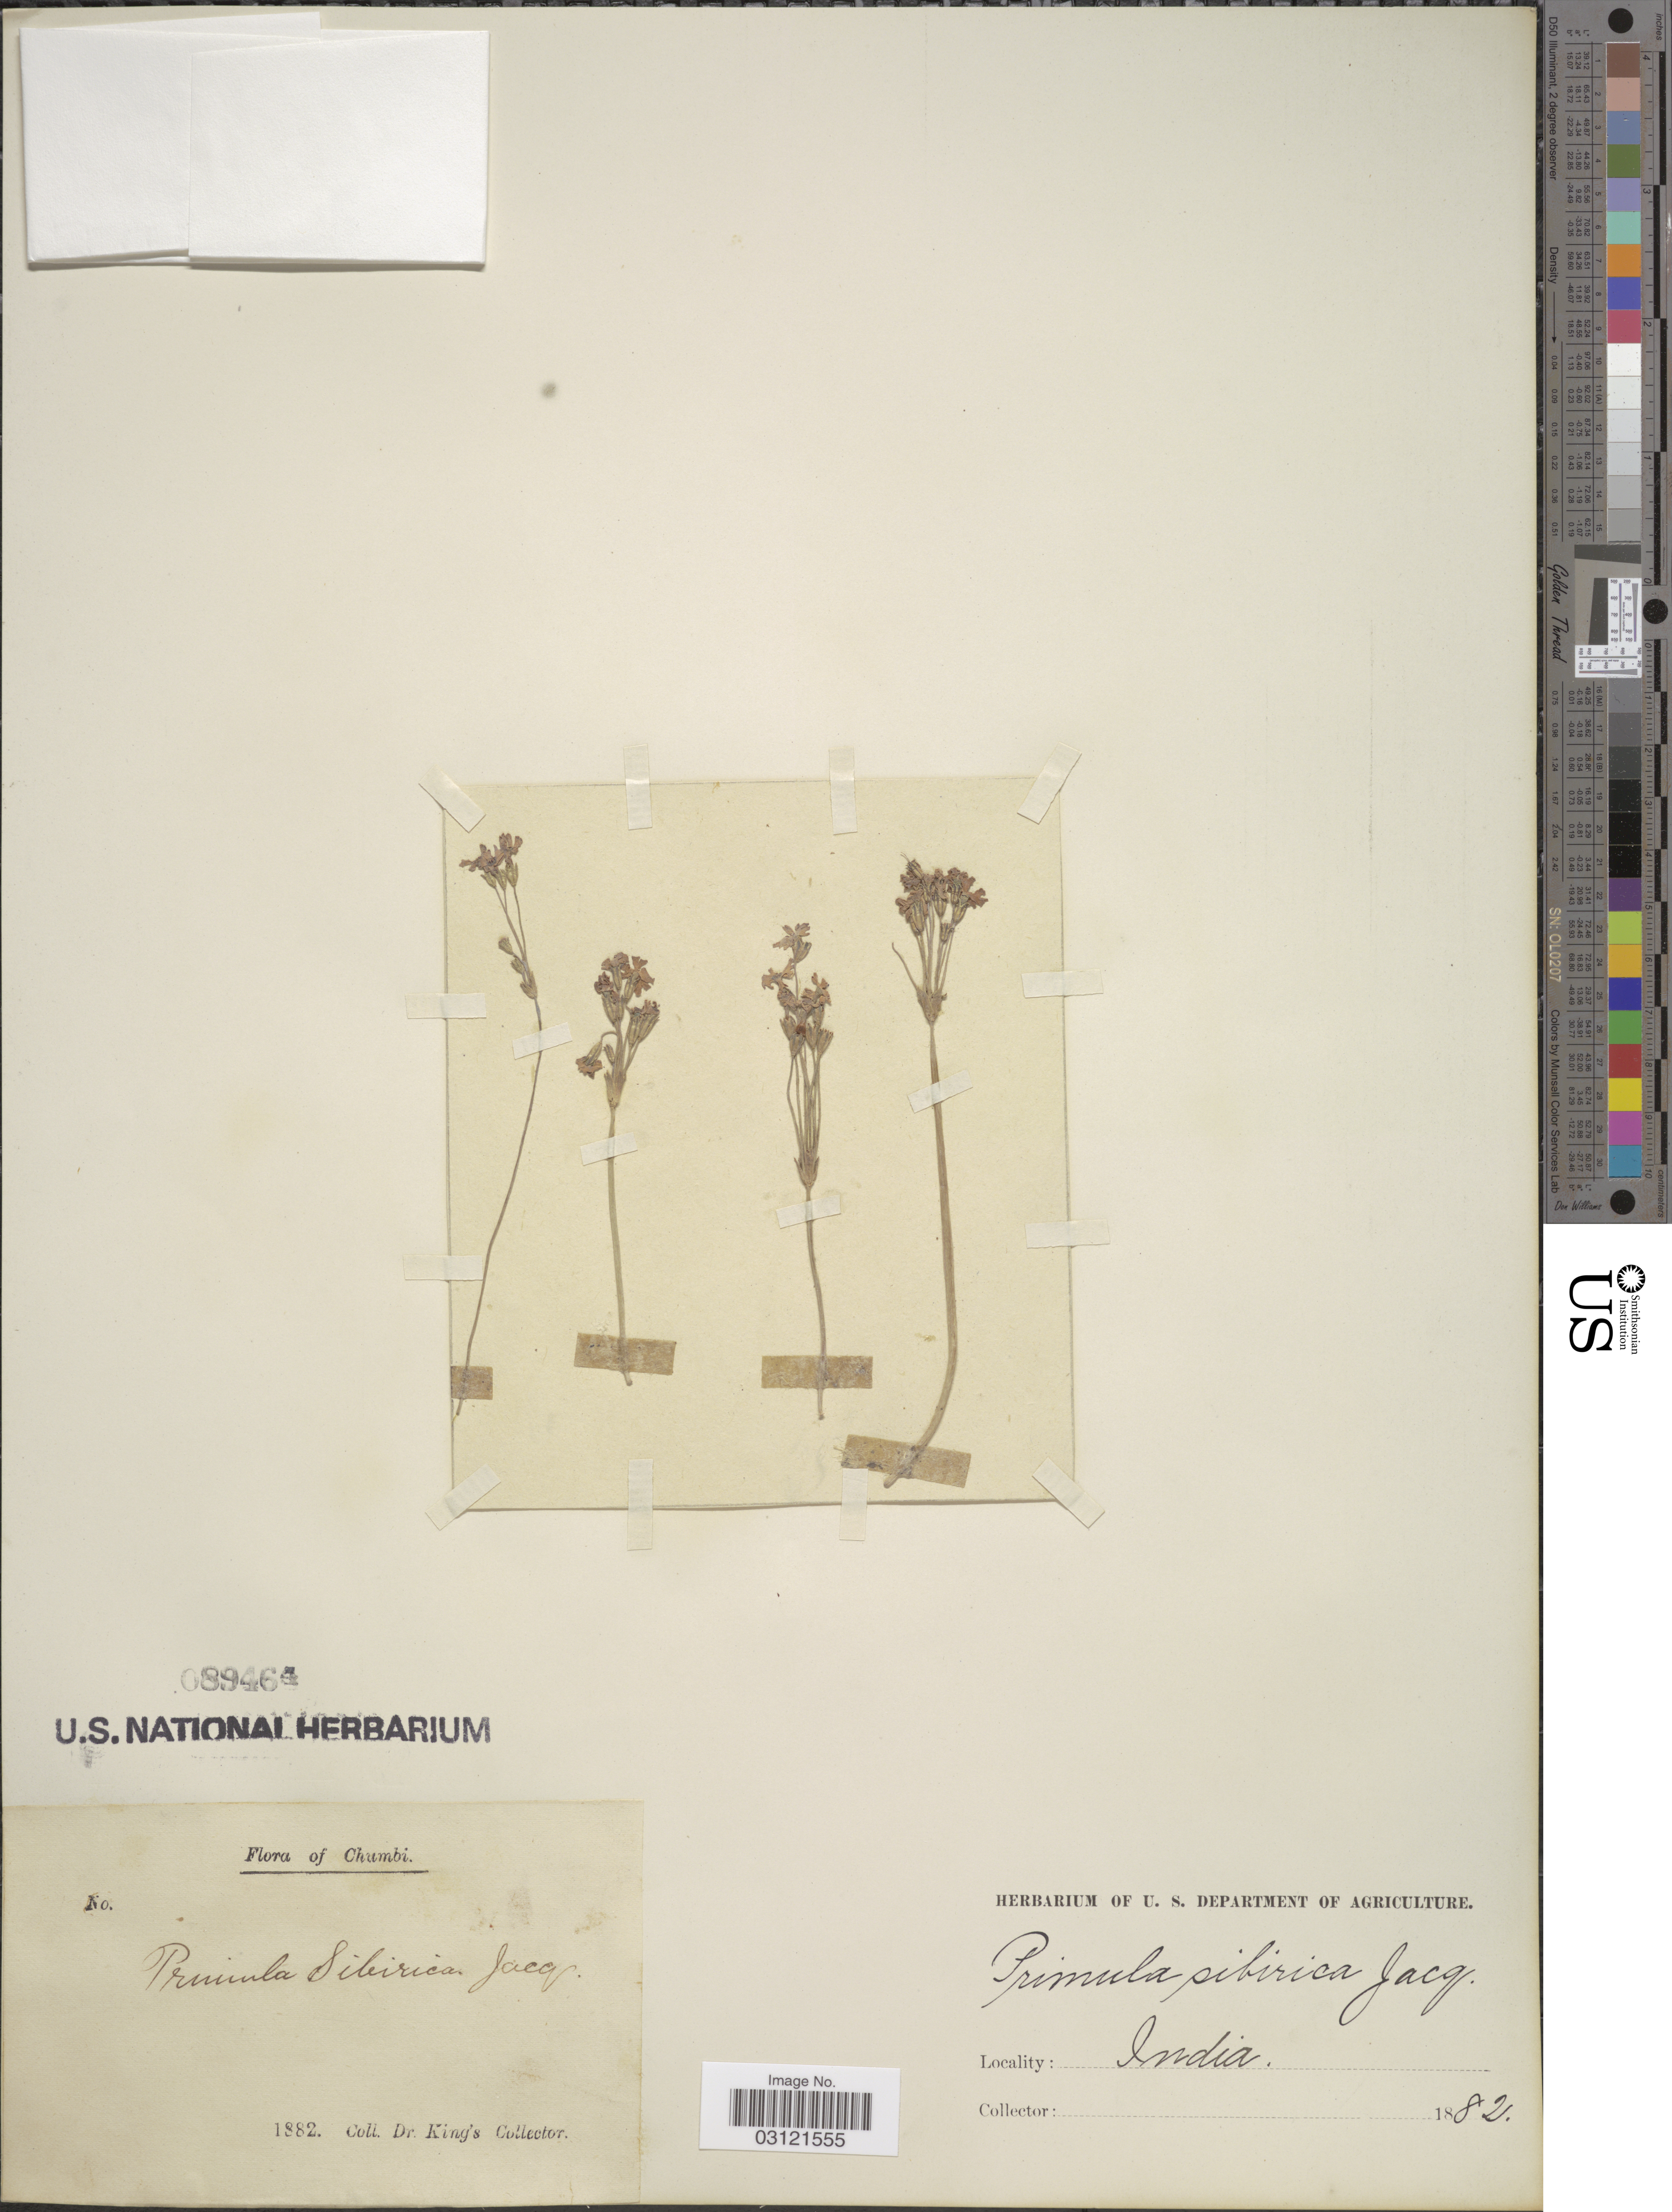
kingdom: Plantae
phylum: Tracheophyta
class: Magnoliopsida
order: Ericales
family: Primulaceae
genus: Primula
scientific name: Primula nutans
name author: Georgi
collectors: Dr. King's collector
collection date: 1882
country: India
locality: Chumbi.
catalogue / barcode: US 89464